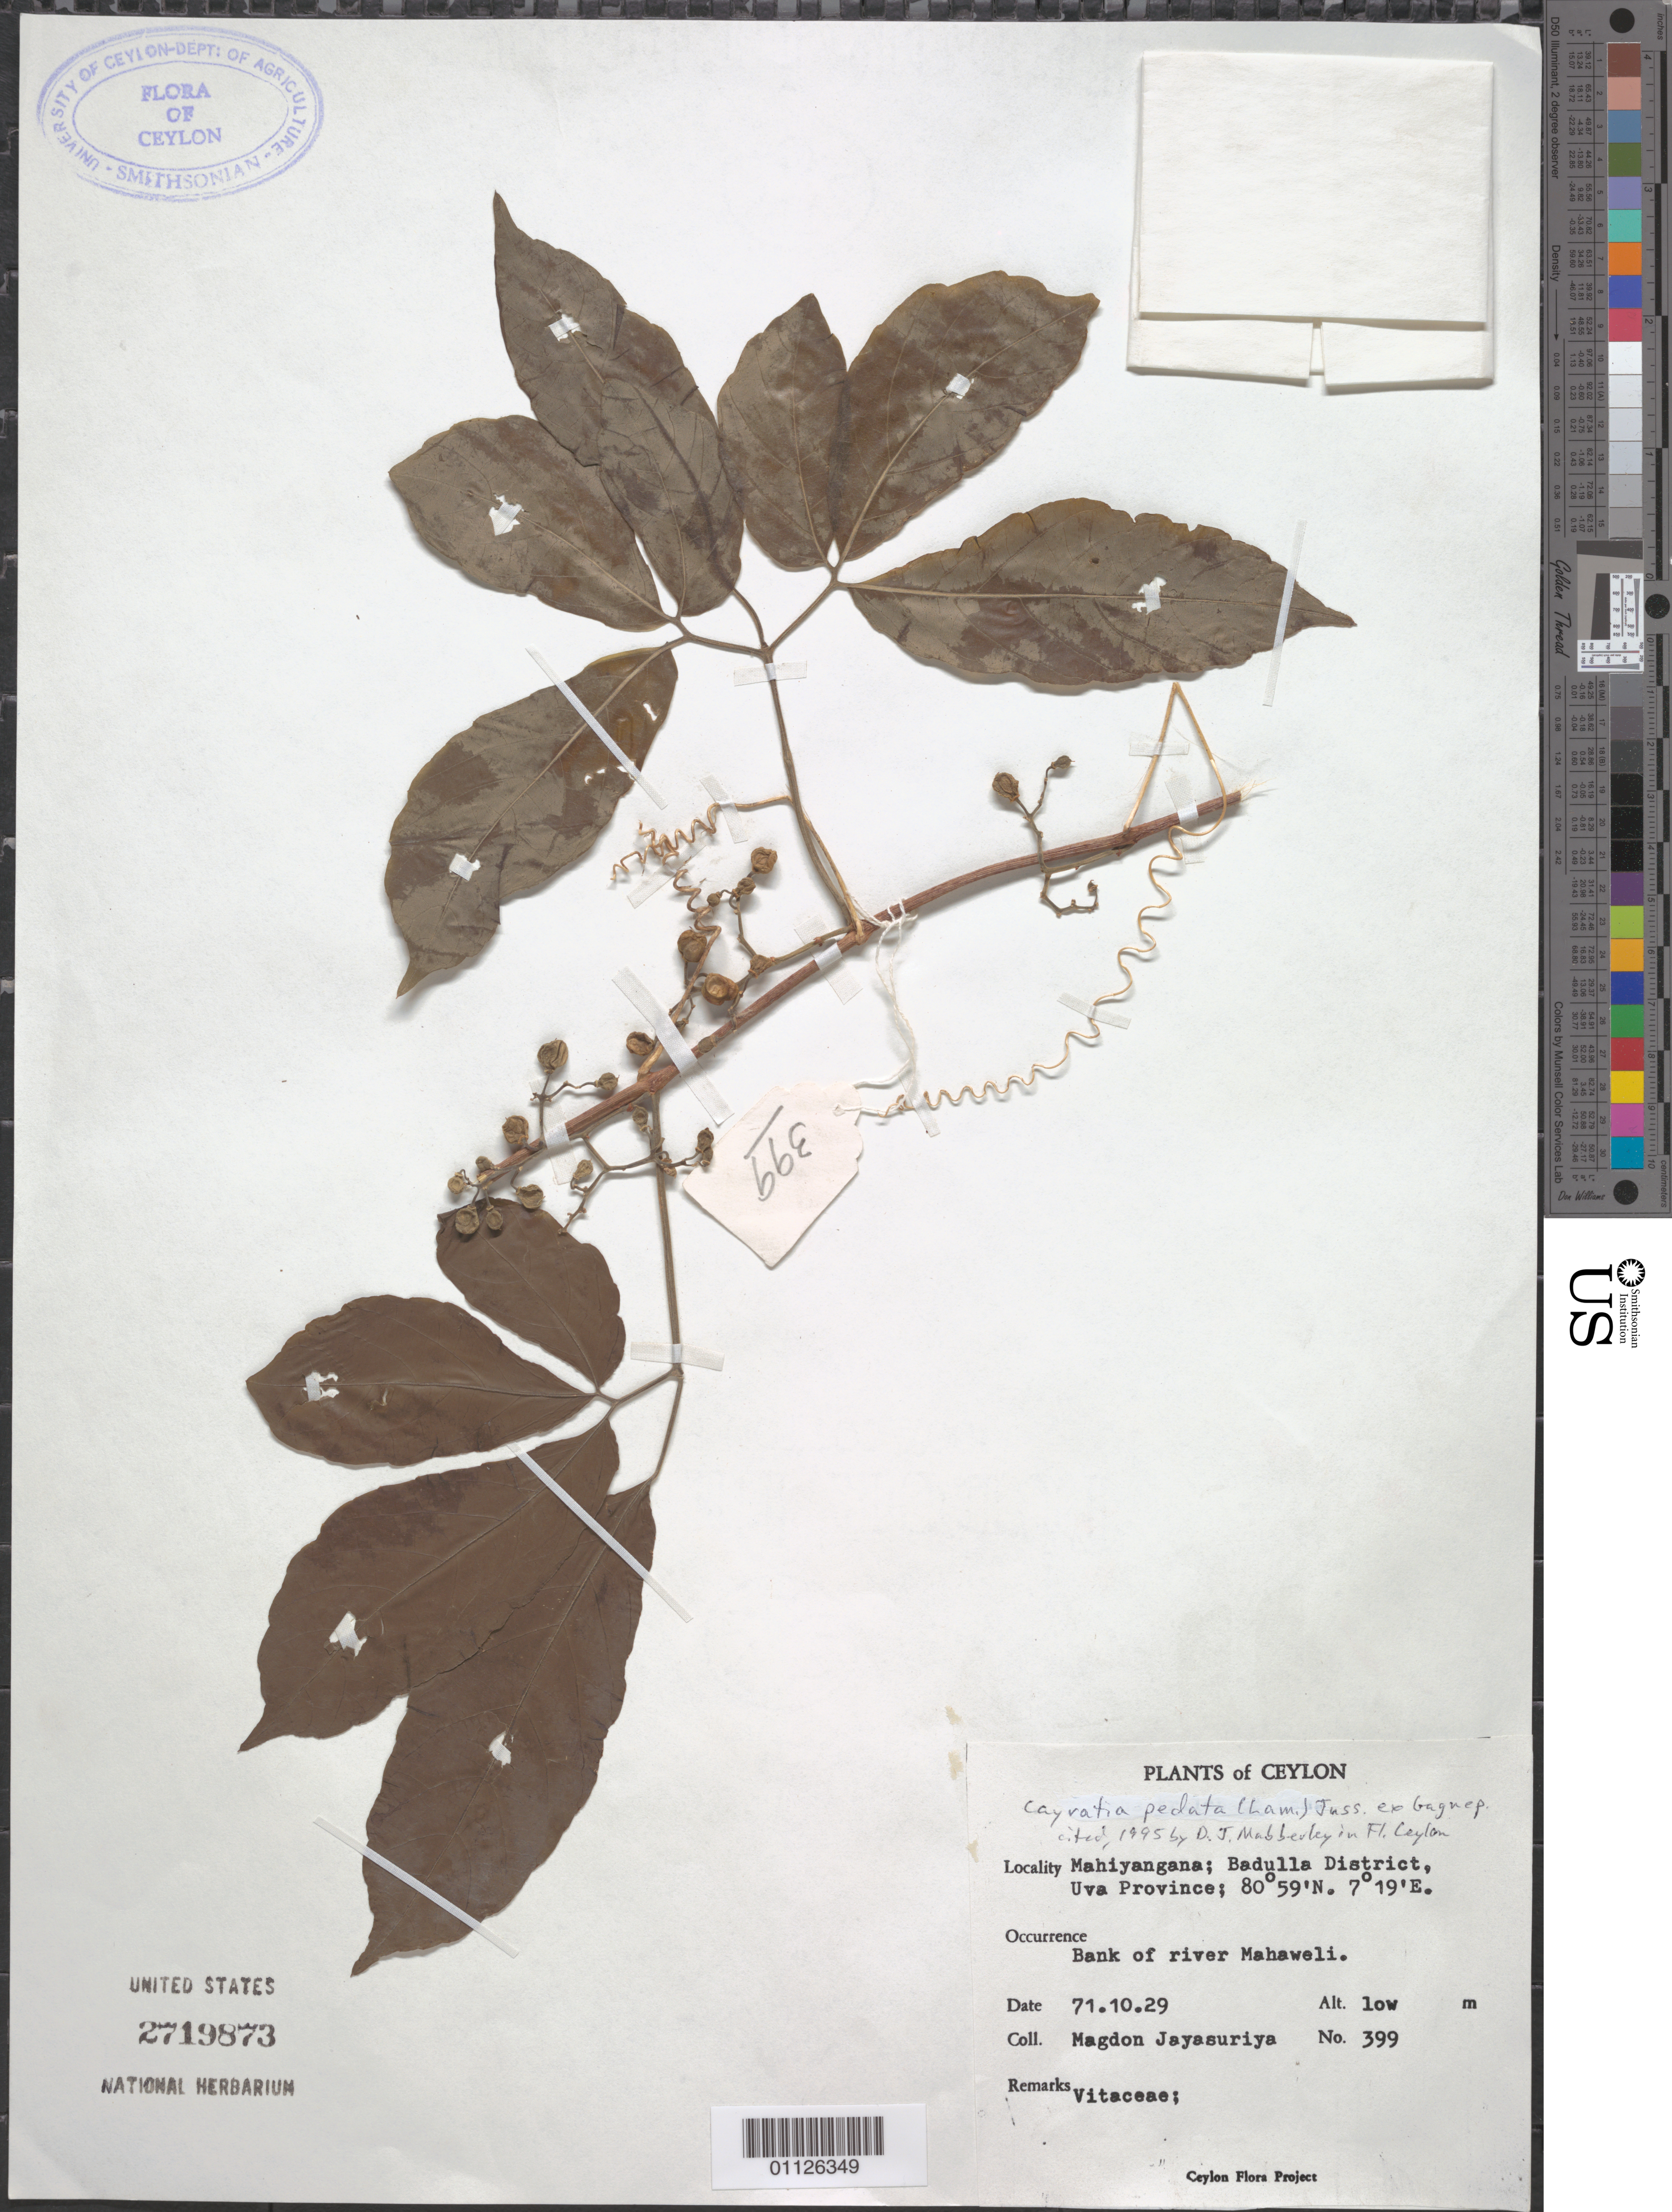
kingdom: Plantae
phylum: Tracheophyta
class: Magnoliopsida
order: Vitales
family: Vitaceae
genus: Cayratia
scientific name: Cayratia pedata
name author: (Lour.) Gagnep.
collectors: A. H. Jayasuriya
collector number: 399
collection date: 1971-10-29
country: Sri Lanka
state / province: Uva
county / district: Badulla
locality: Mahiyangana. River Mahaweli.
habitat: Bank of river.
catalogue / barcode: US 2719873